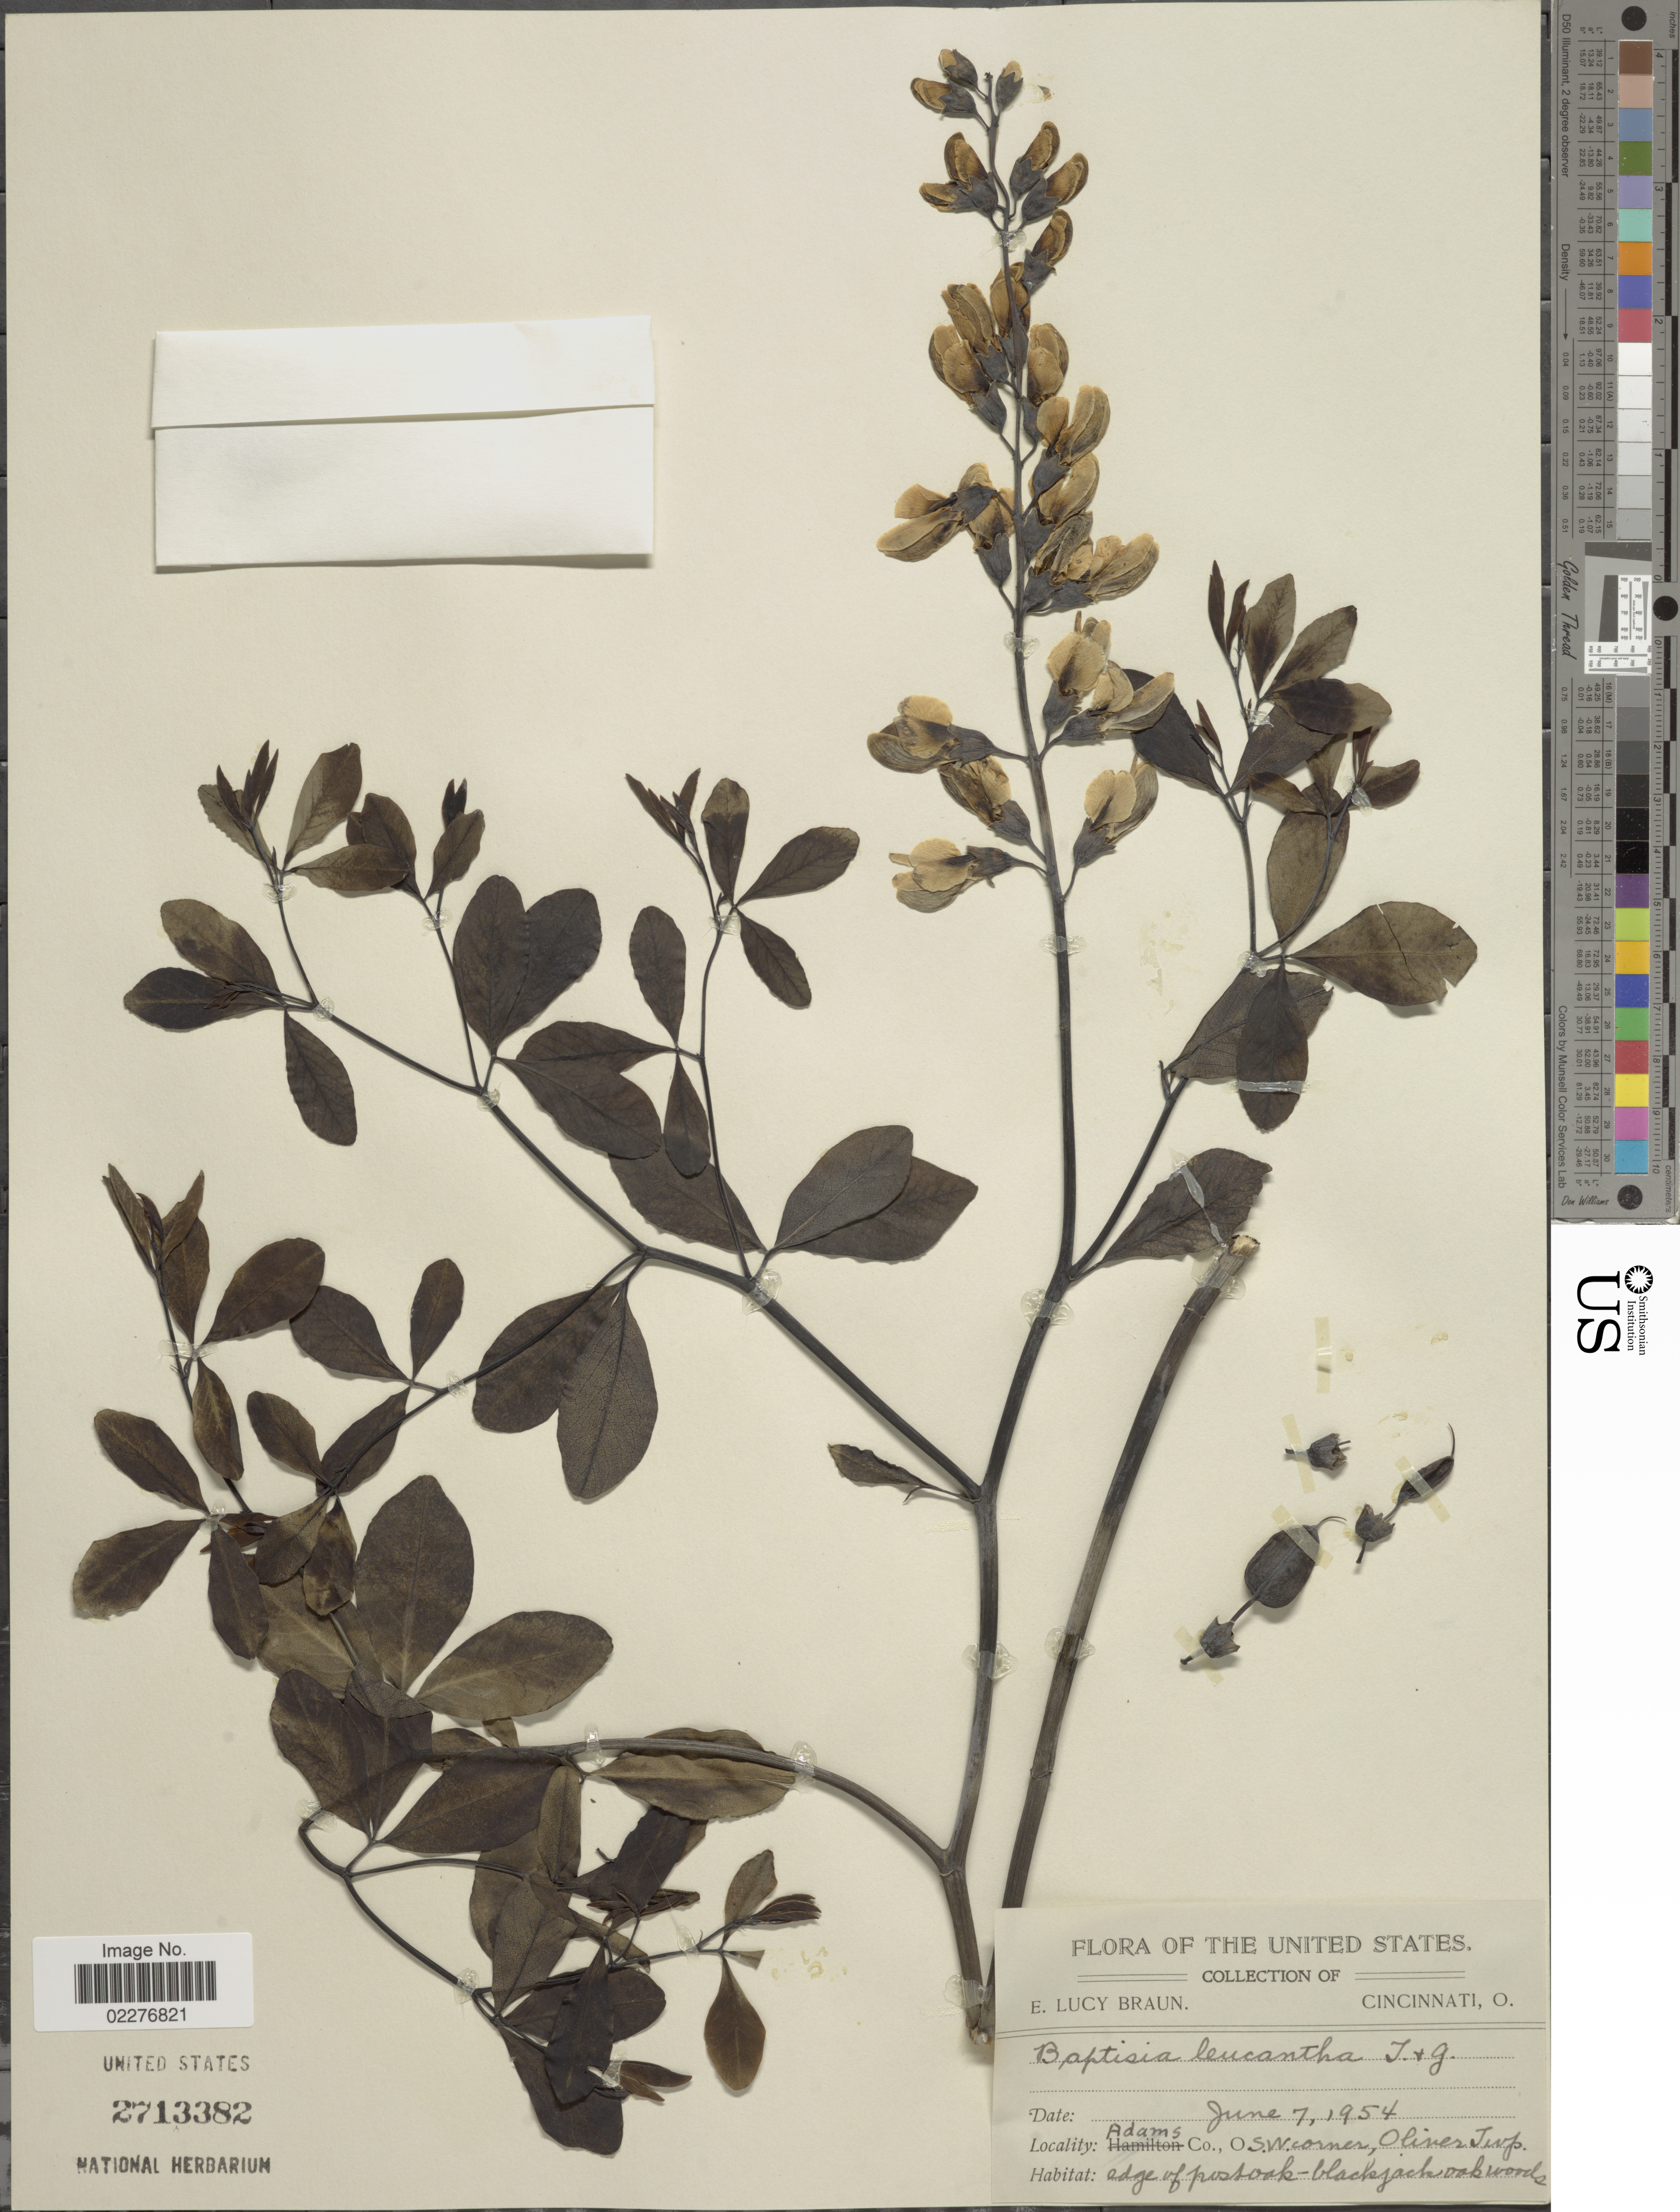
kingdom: Plantae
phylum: Tracheophyta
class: Magnoliopsida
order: Fabales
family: Fabaceae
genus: Baptisia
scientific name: Baptisia leucantha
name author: Torr. & A. Gray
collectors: E. L. Braun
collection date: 1954-06-07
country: United States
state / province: Ohio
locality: Adams Co., O SW corner, Oliver Twp, edge of postoak-blackjack oakwoods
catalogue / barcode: US 2713382